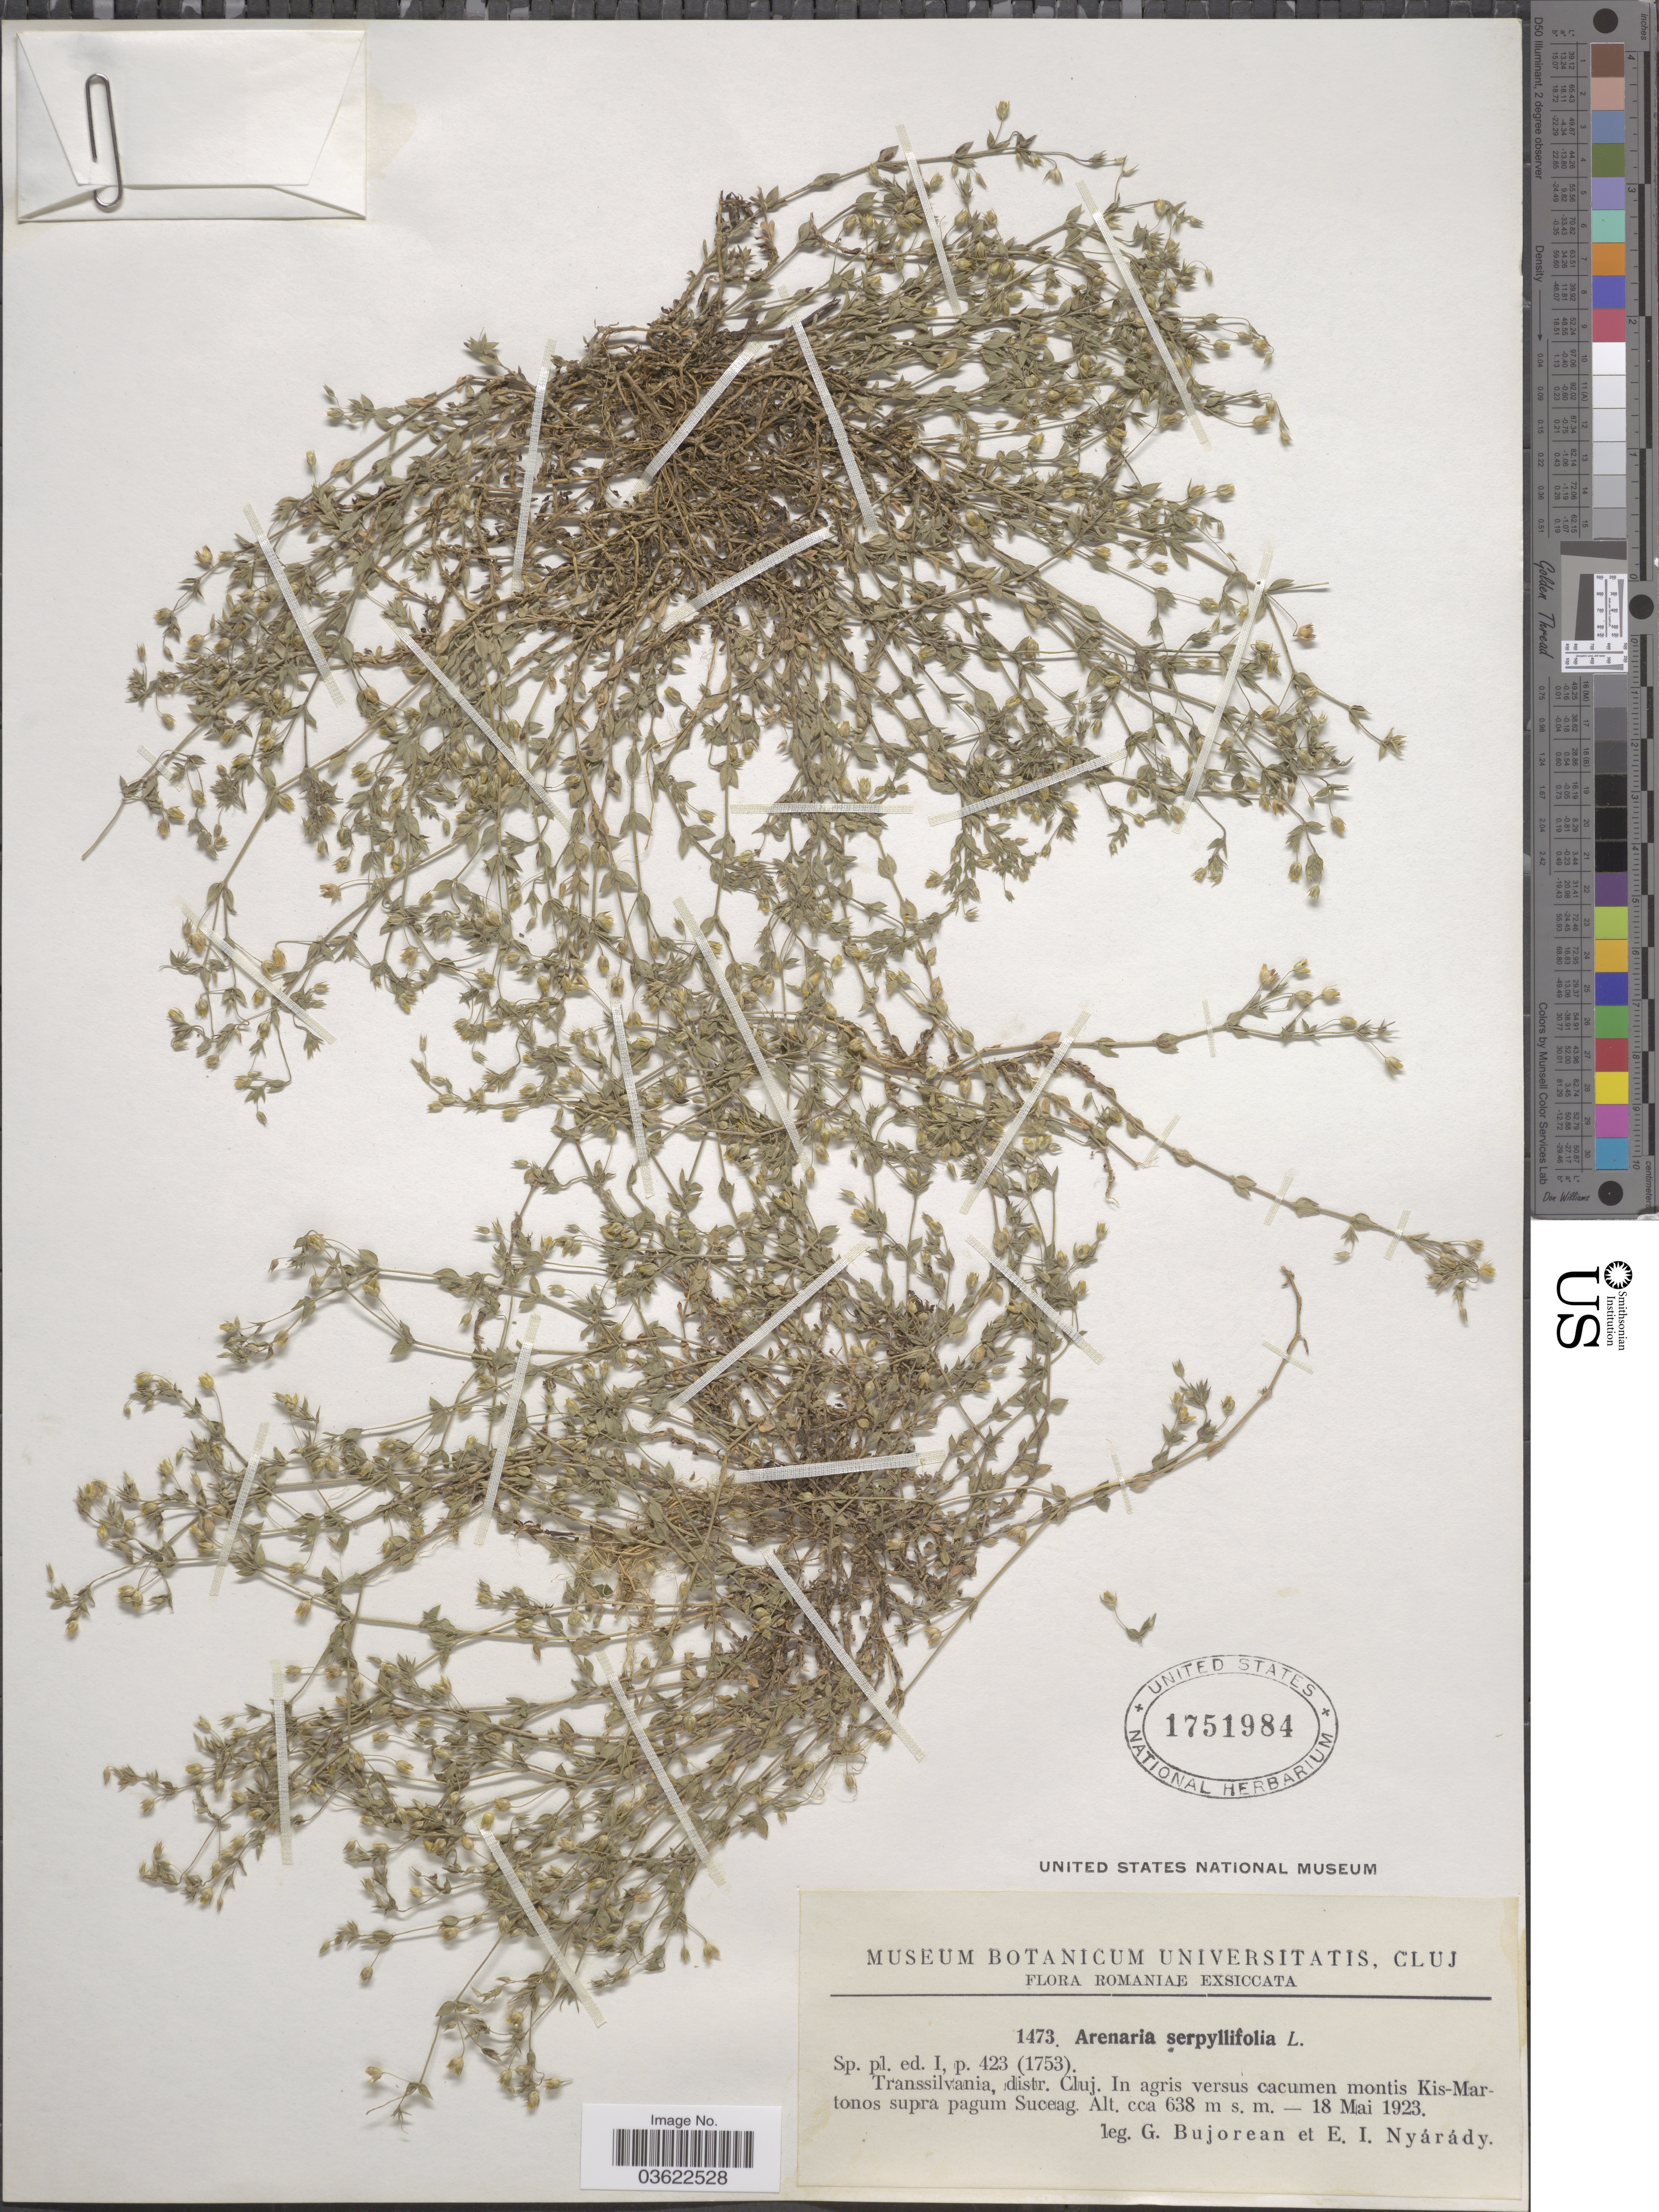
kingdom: Plantae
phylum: Tracheophyta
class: Magnoliopsida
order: Caryophyllales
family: Caryophyllaceae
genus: Arenaria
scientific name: Arenaria serpyllifolia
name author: L.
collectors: G. Bujorean & E. Nyárády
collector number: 1473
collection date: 1923-05-18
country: Romania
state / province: Cluj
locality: Transsilvania, distr. Cluj. In agris versus cacumen montis Kis-Martonos supra pagum Suceag.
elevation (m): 638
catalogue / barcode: US 1751984